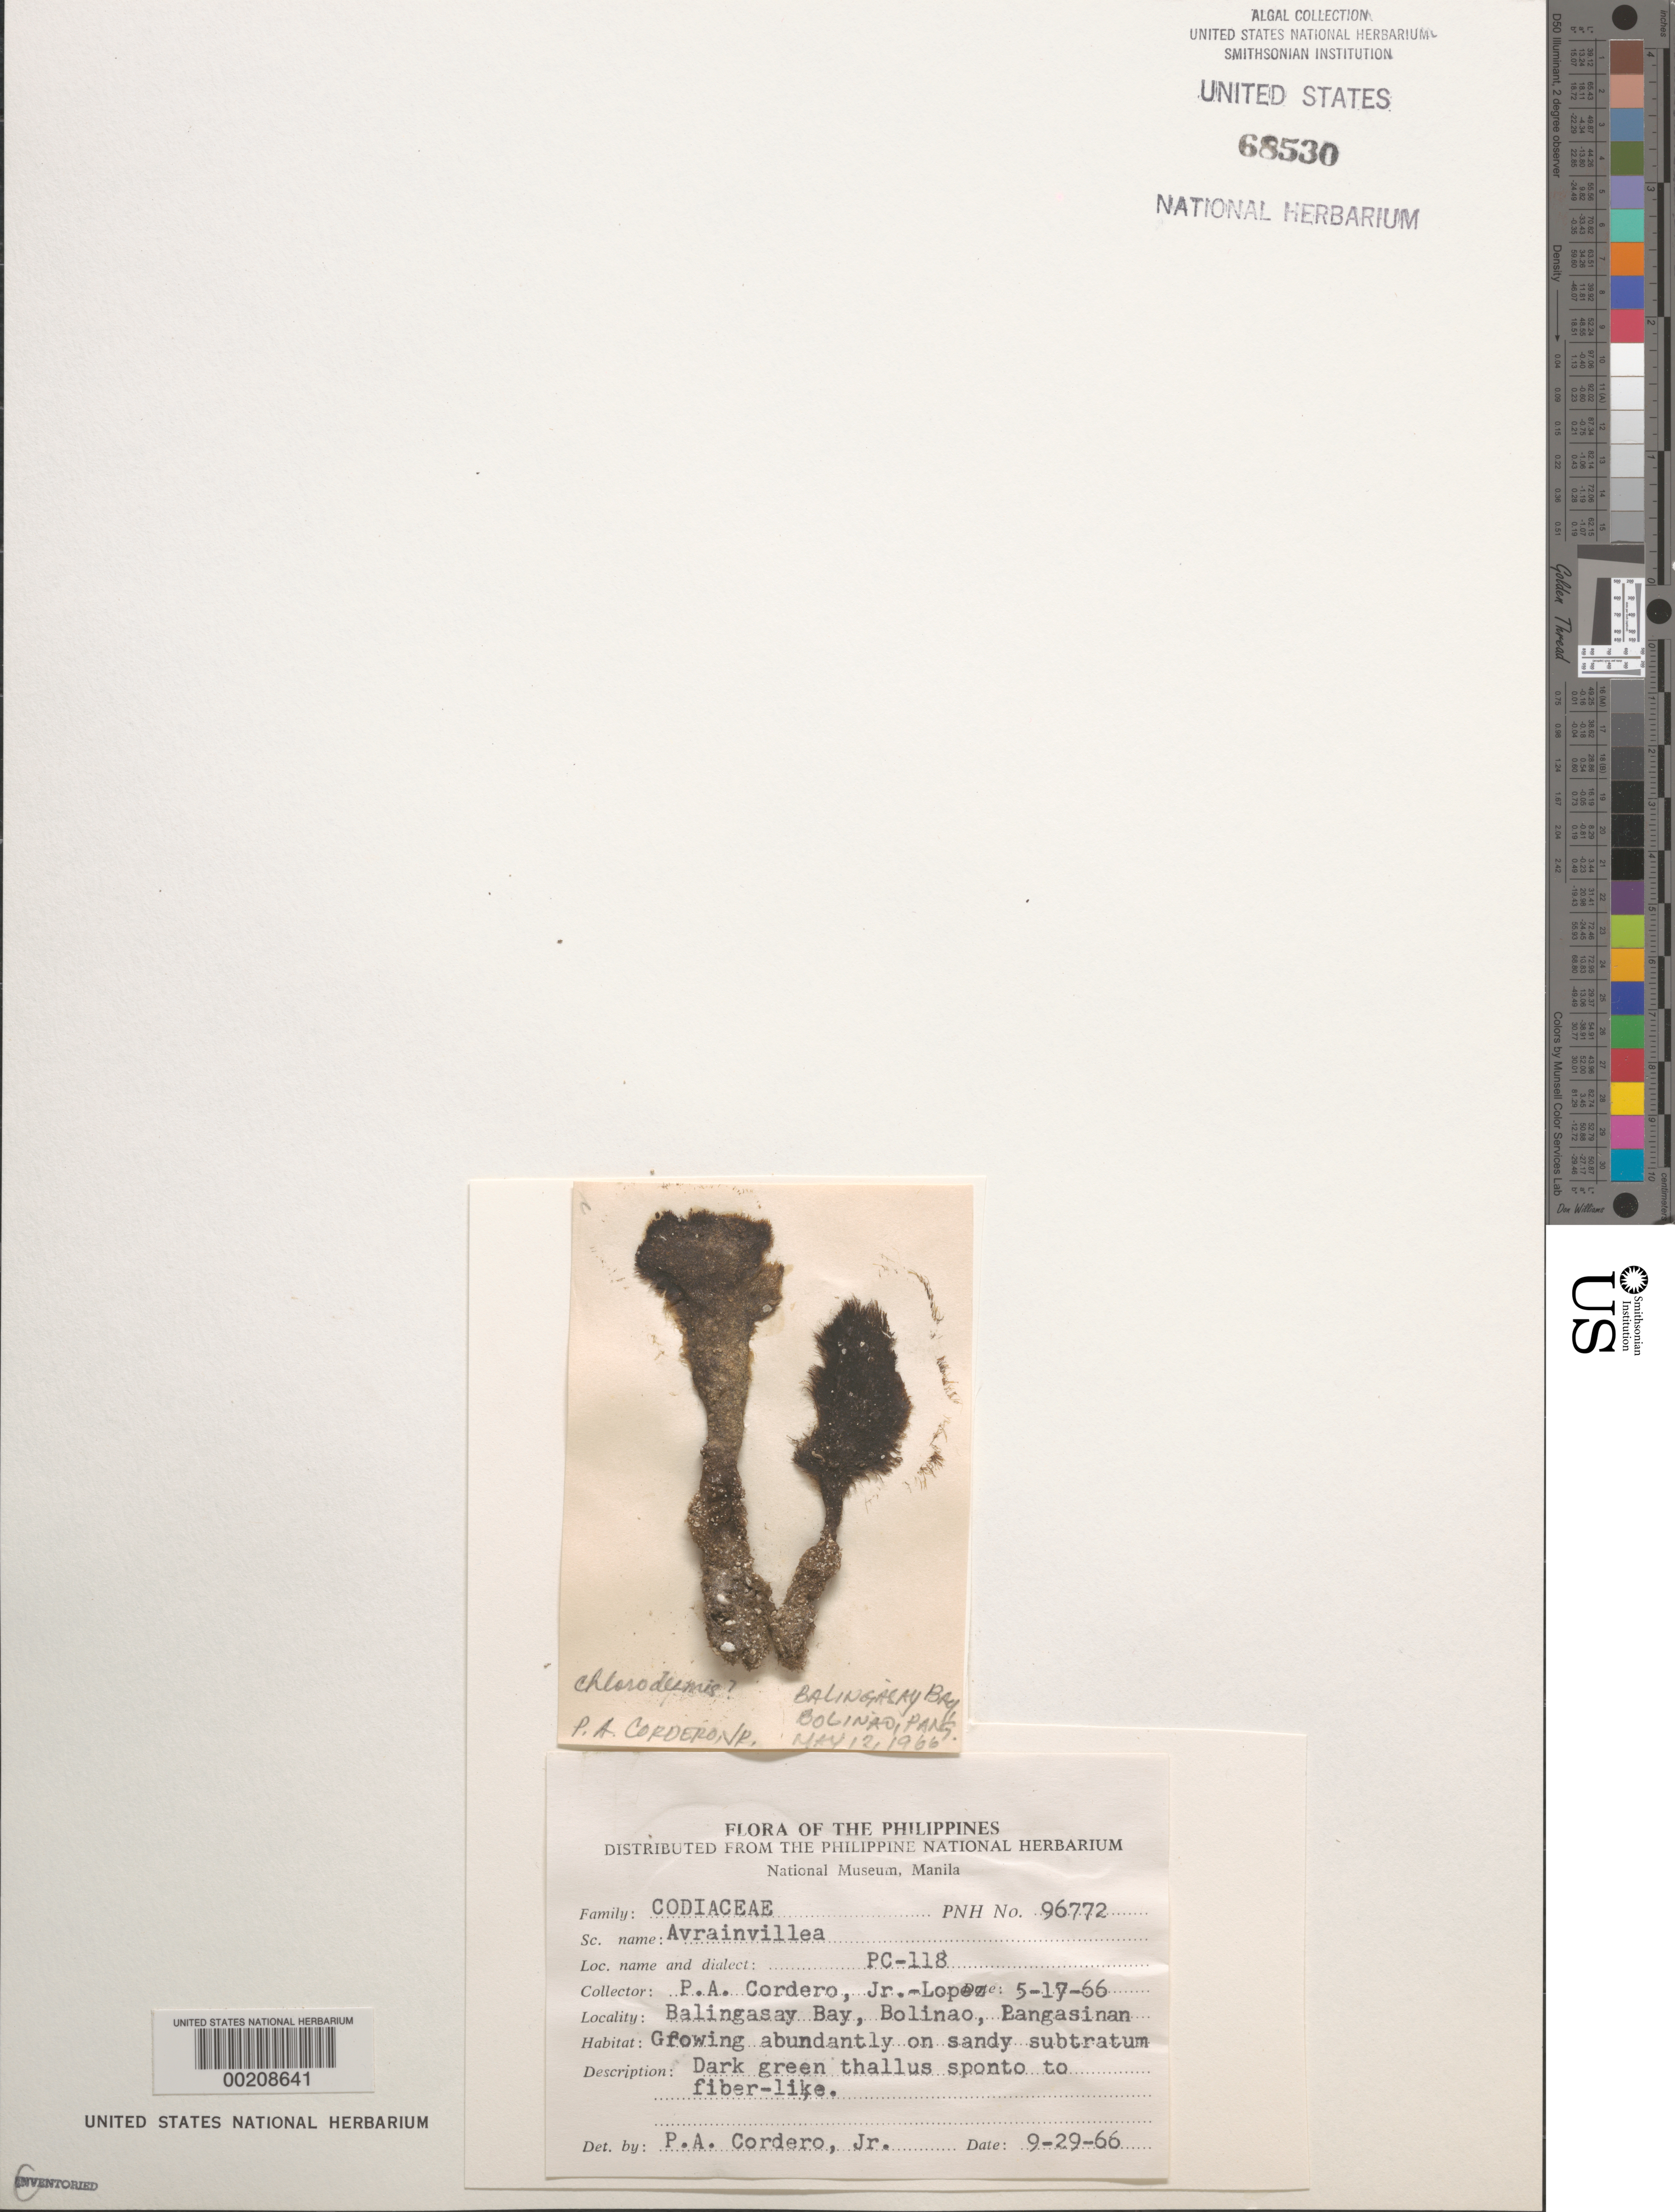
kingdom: Plantae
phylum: Chlorophyta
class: Ulvophyceae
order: Bryopsidales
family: Dichotomosiphonaceae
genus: Avrainvillea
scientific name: Avrainvillea sp.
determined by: Cordero, P. A., Jr.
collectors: P. A. Cordero & -. Lopez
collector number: Pc-118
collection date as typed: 17 May 1966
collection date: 1966-05-17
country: Philippines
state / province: Ilocos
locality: Bolinao, balingasay bay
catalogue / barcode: US 68530